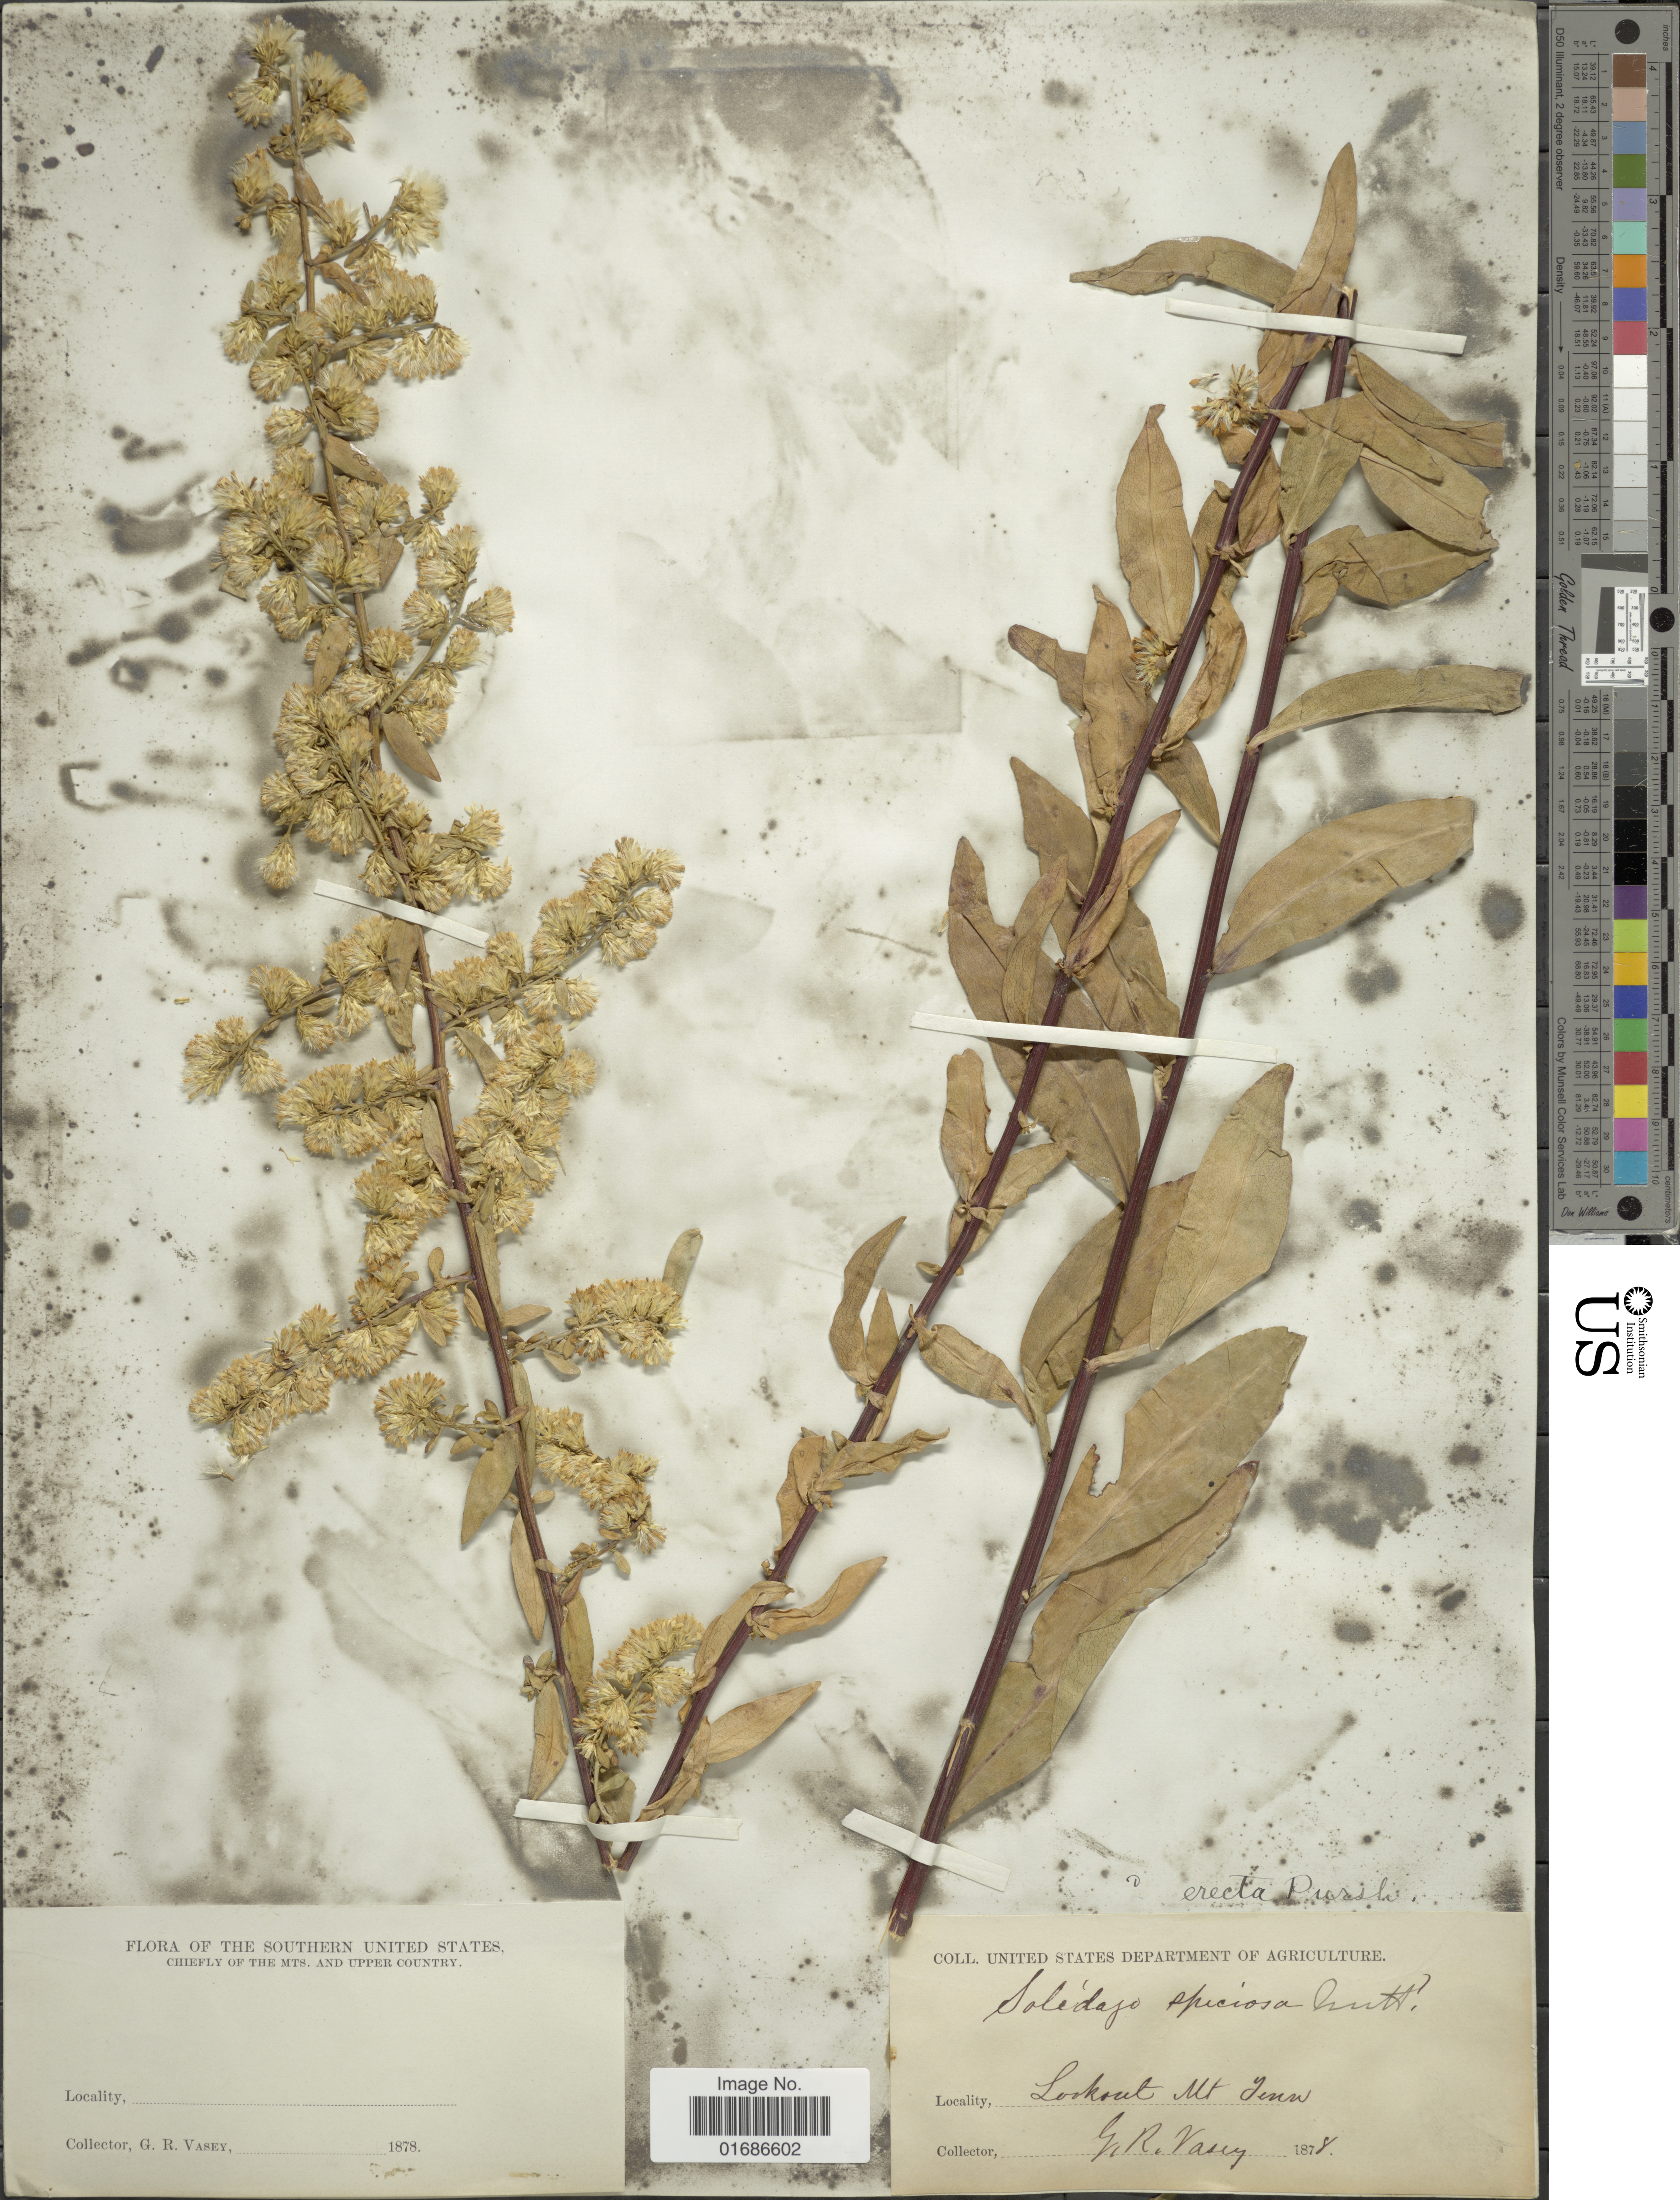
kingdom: Plantae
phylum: Tracheophyta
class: Magnoliopsida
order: Asterales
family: Asteraceae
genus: Solidago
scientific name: Solidago erecta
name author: Pursh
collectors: G. R. Vasey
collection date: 1878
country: United States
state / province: Tennessee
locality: Lookout Mt Tenn